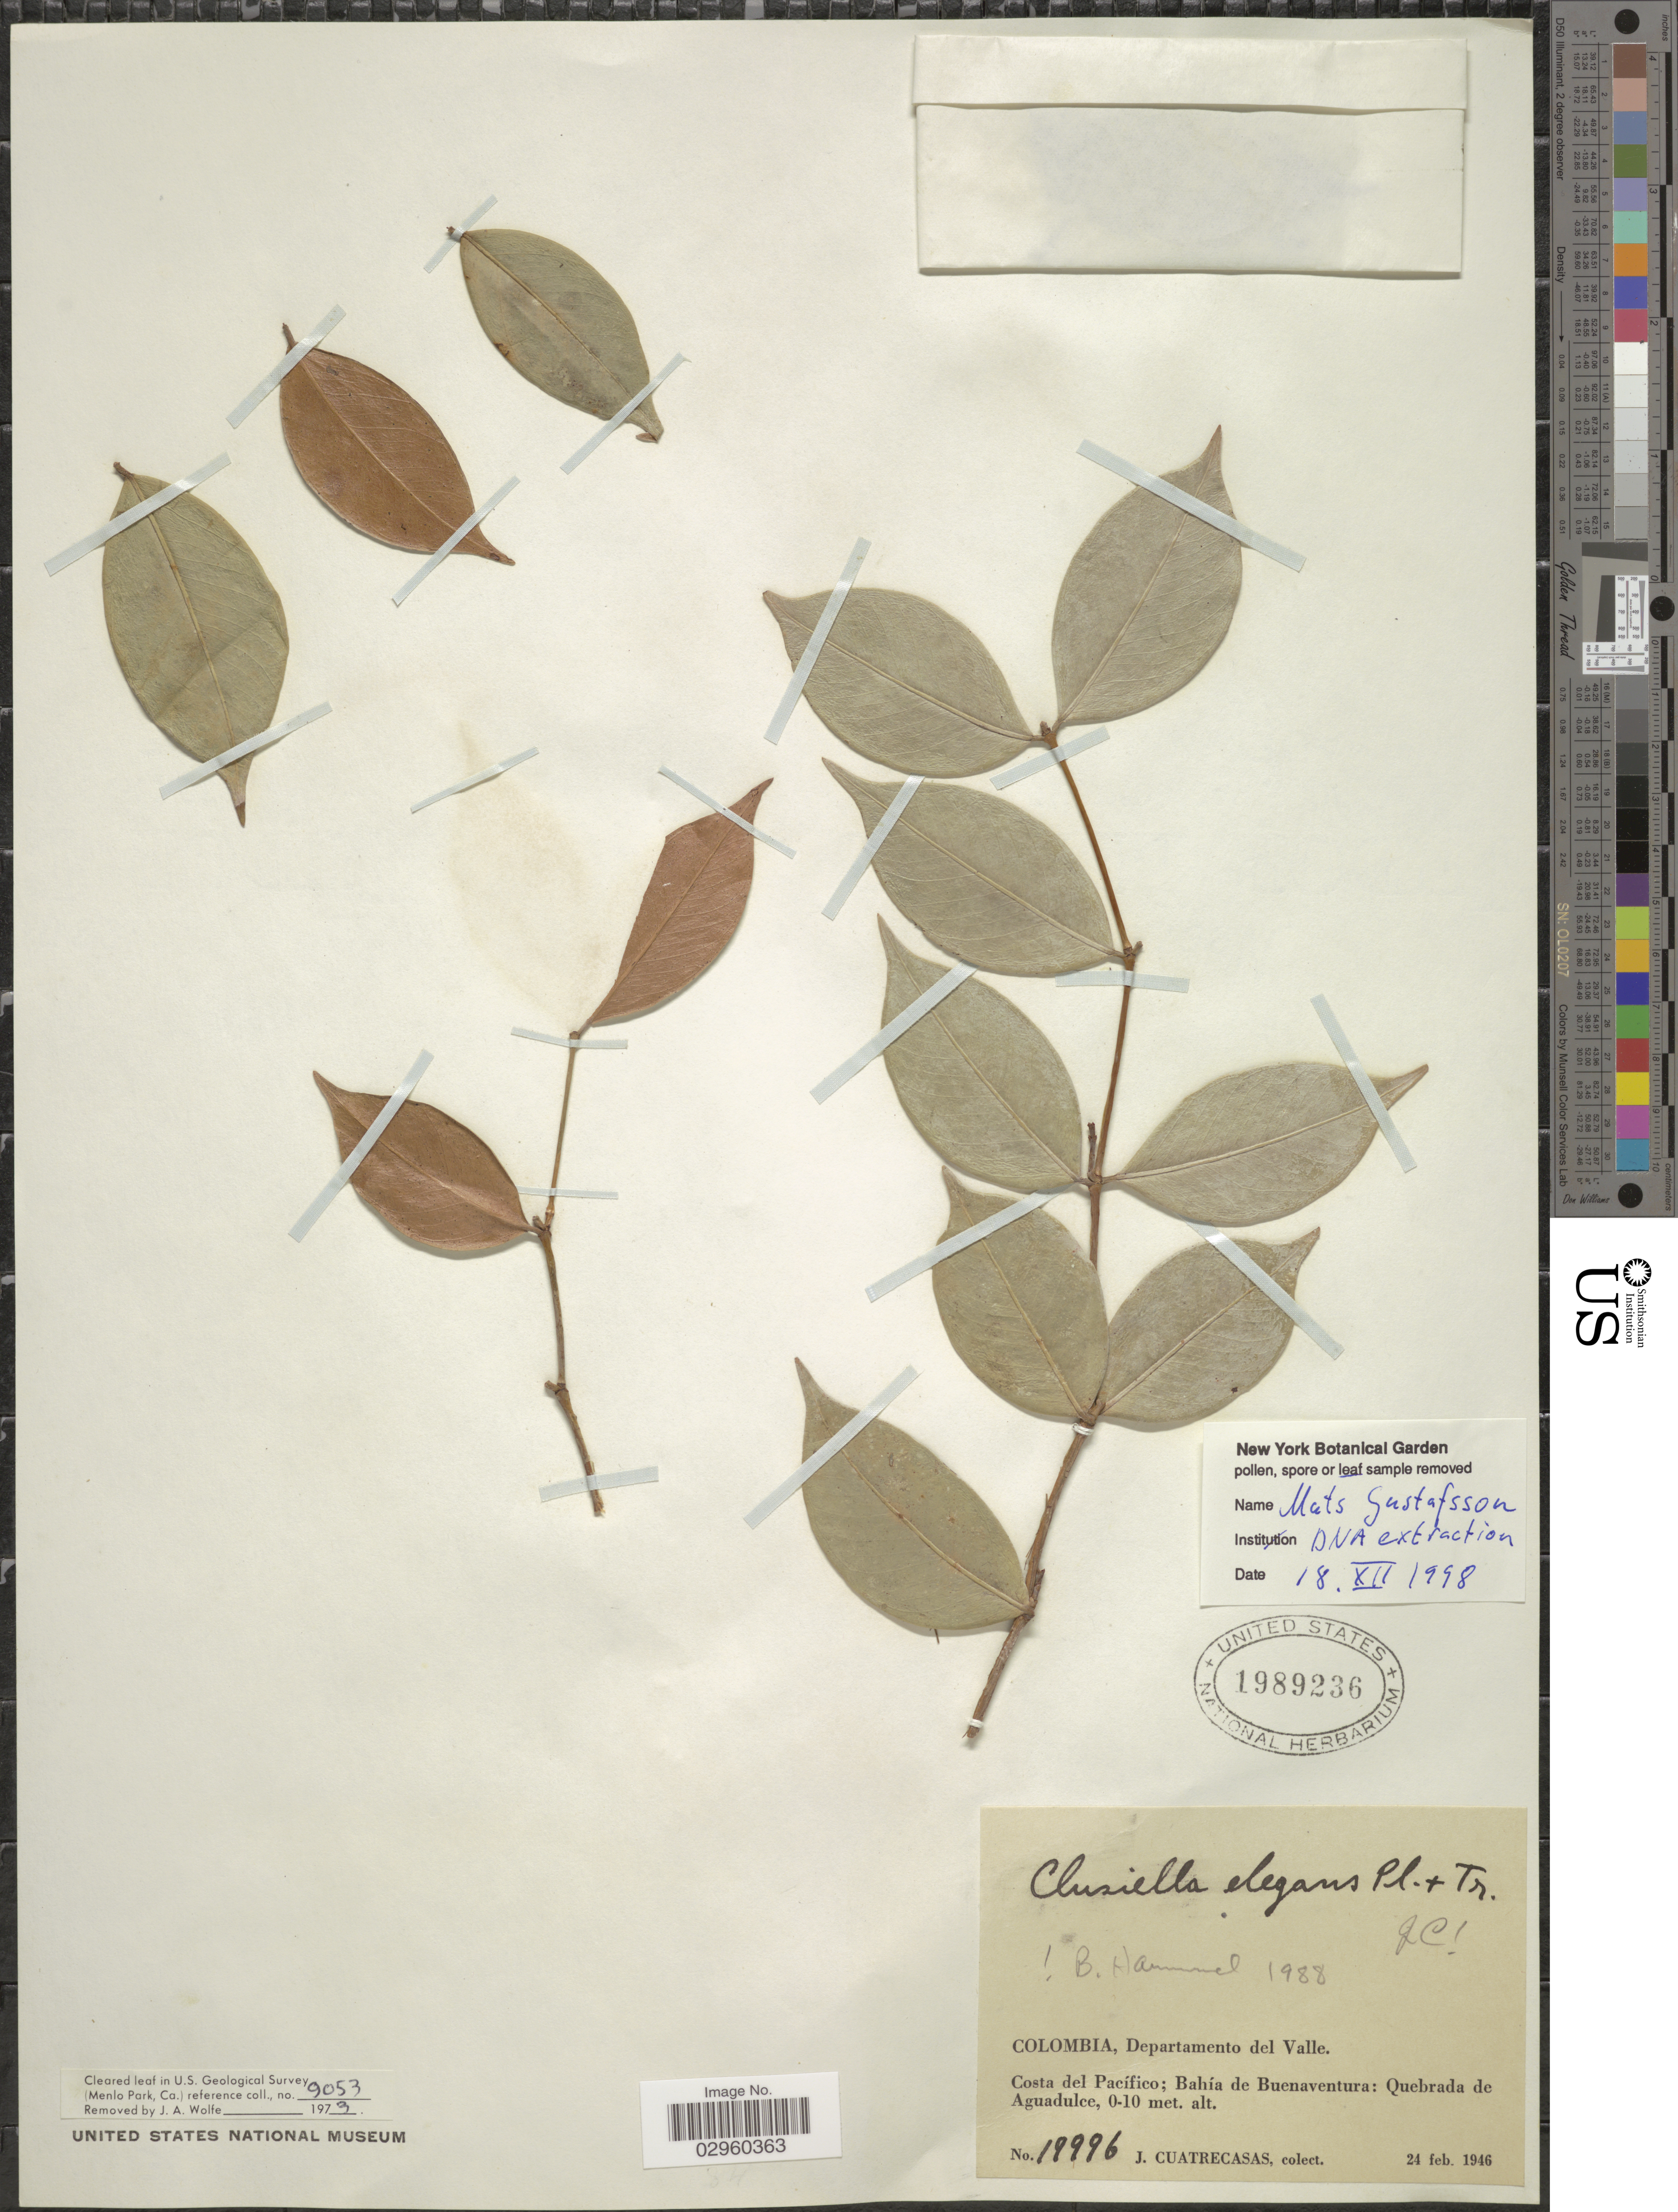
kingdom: Plantae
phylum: Tracheophyta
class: Magnoliopsida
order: Malpighiales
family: Calophyllaceae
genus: Clusiella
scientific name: Clusiella elegans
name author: Planch. & Triana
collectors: J. Cuatrecasas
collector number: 19996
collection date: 1946-02-24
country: Colombia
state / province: Valle del Cauca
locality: Departamento del Valle. Costa del Pacífico; Bahía de Buenaventura: Quebrada Aguadulce.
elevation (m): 0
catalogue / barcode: US 1989236